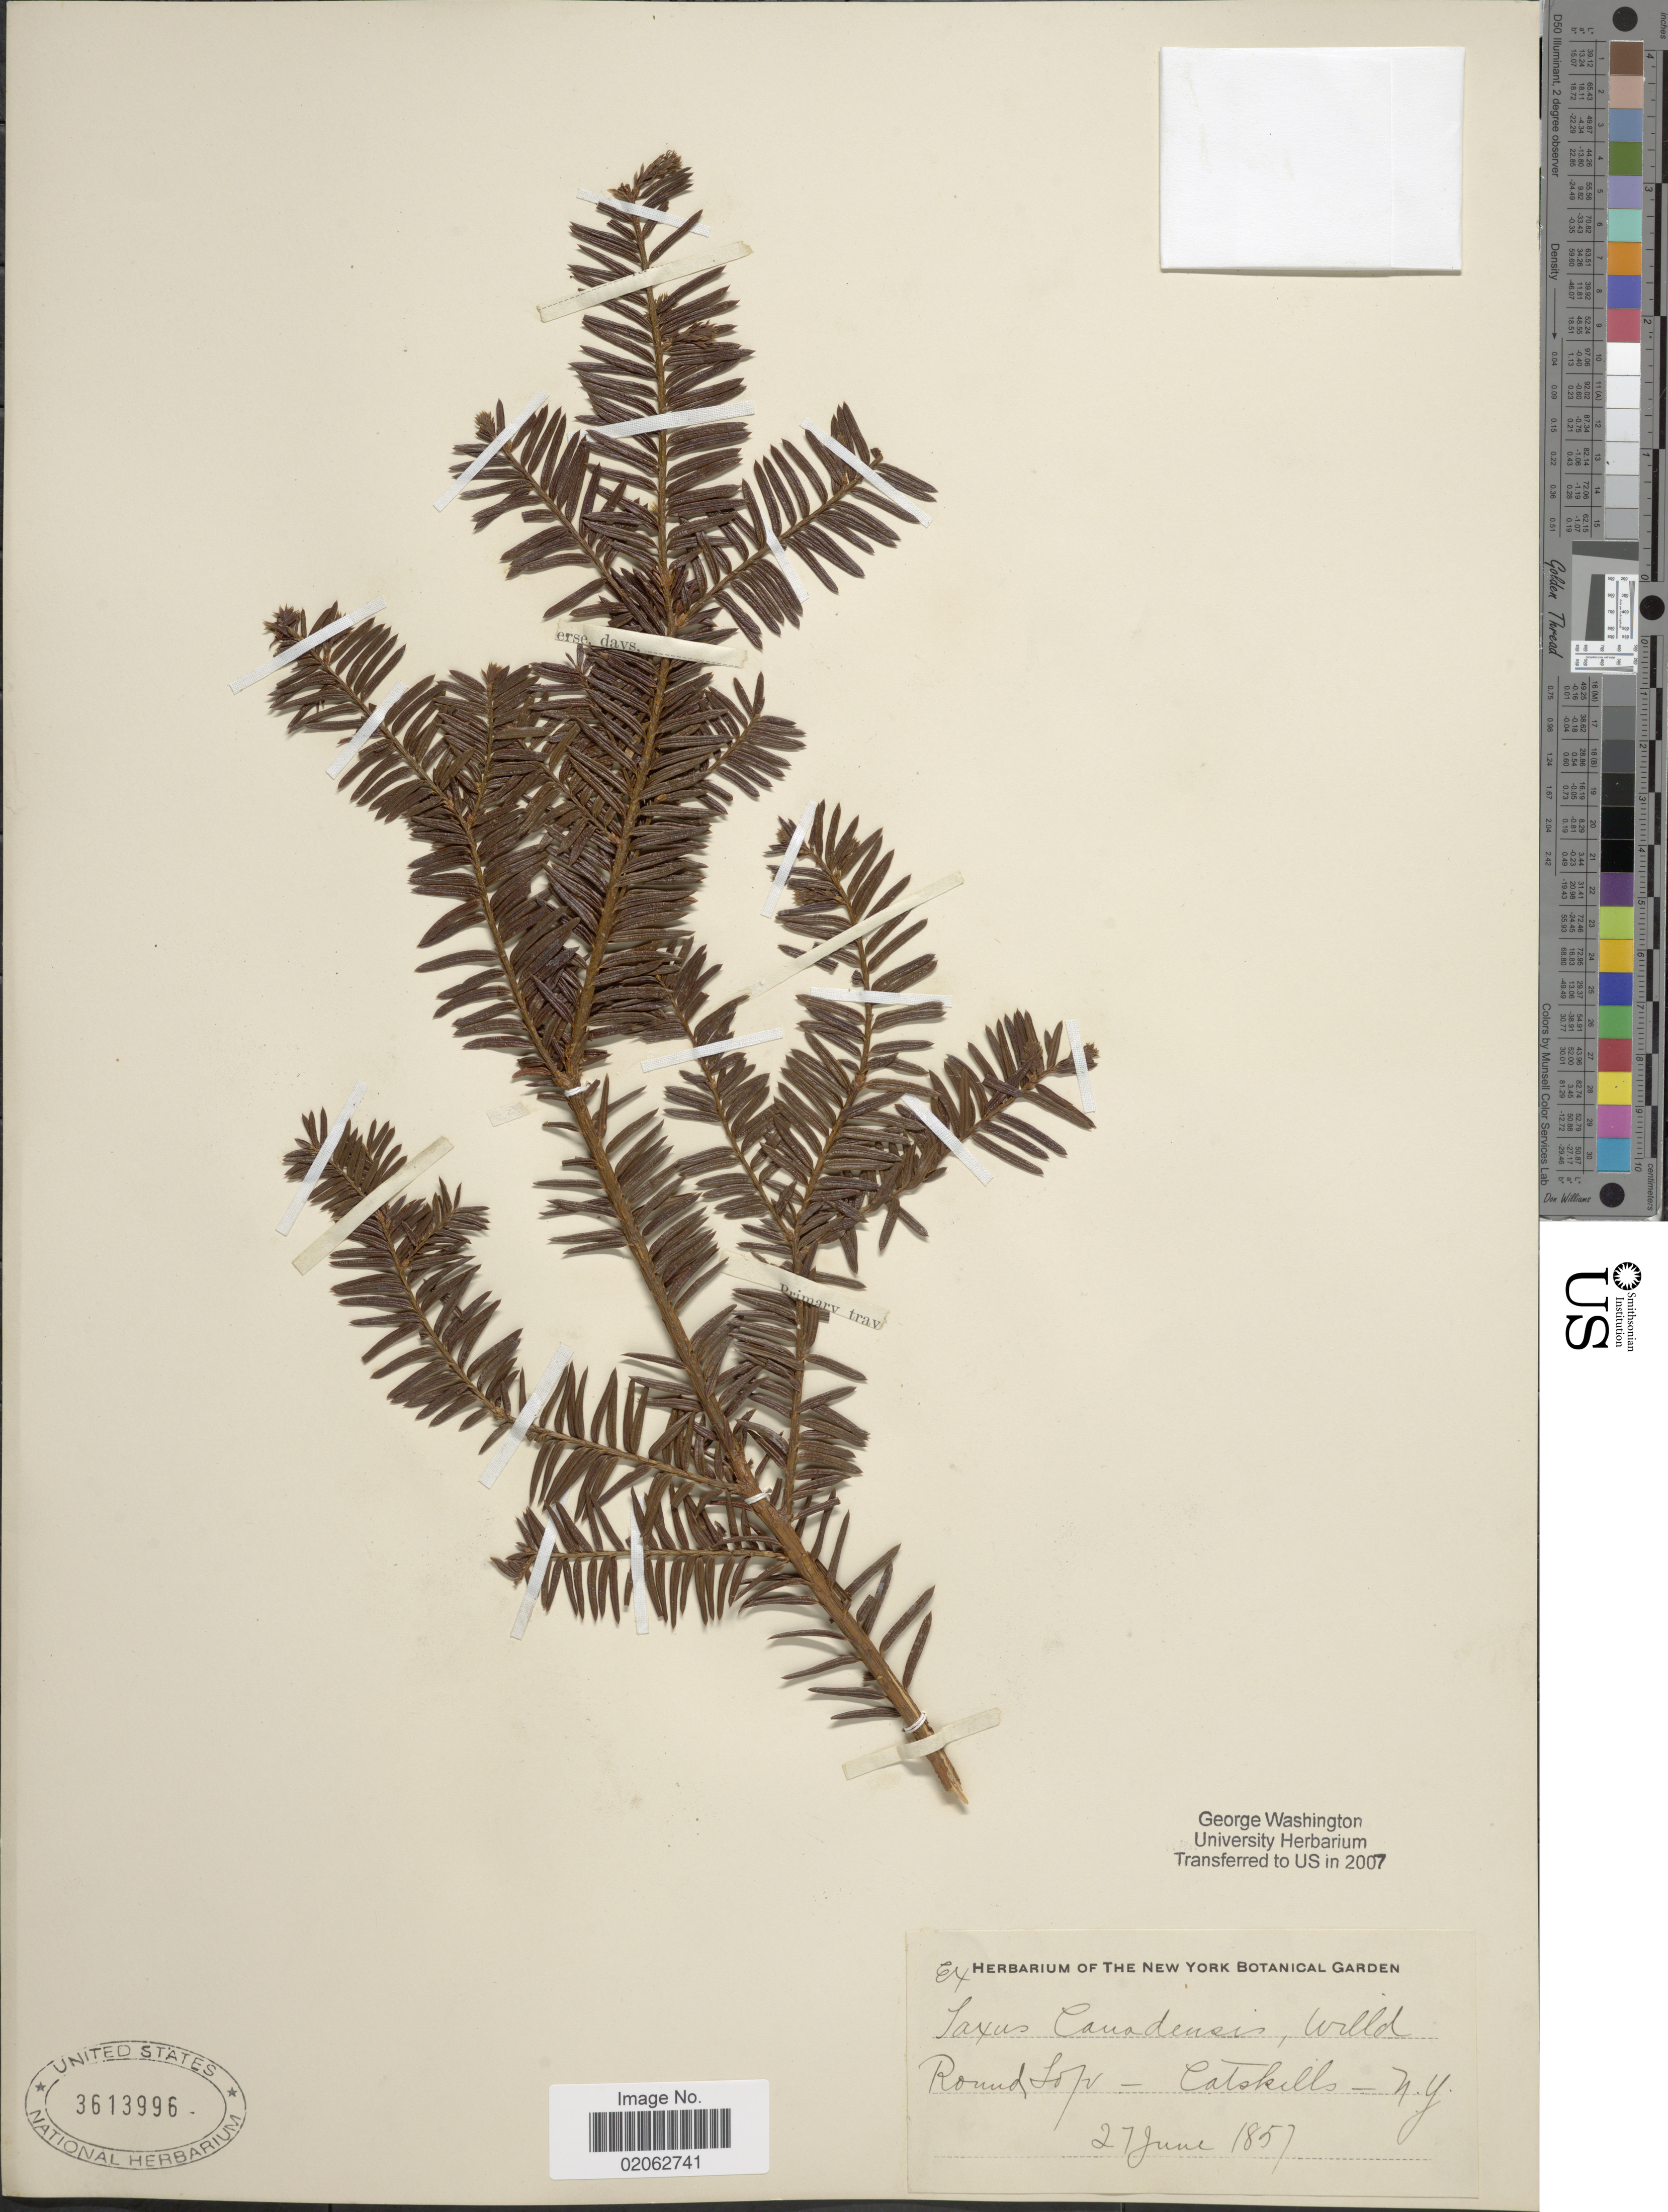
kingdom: Plantae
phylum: Tracheophyta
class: Pinopsida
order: Pinales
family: Taxaceae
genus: Taxus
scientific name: Taxus canadensis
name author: Marshall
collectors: New York Botanical Garden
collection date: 1857-06-27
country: United States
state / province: New York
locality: Round Top, Catsjills, N.Y.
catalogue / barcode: US 3613996